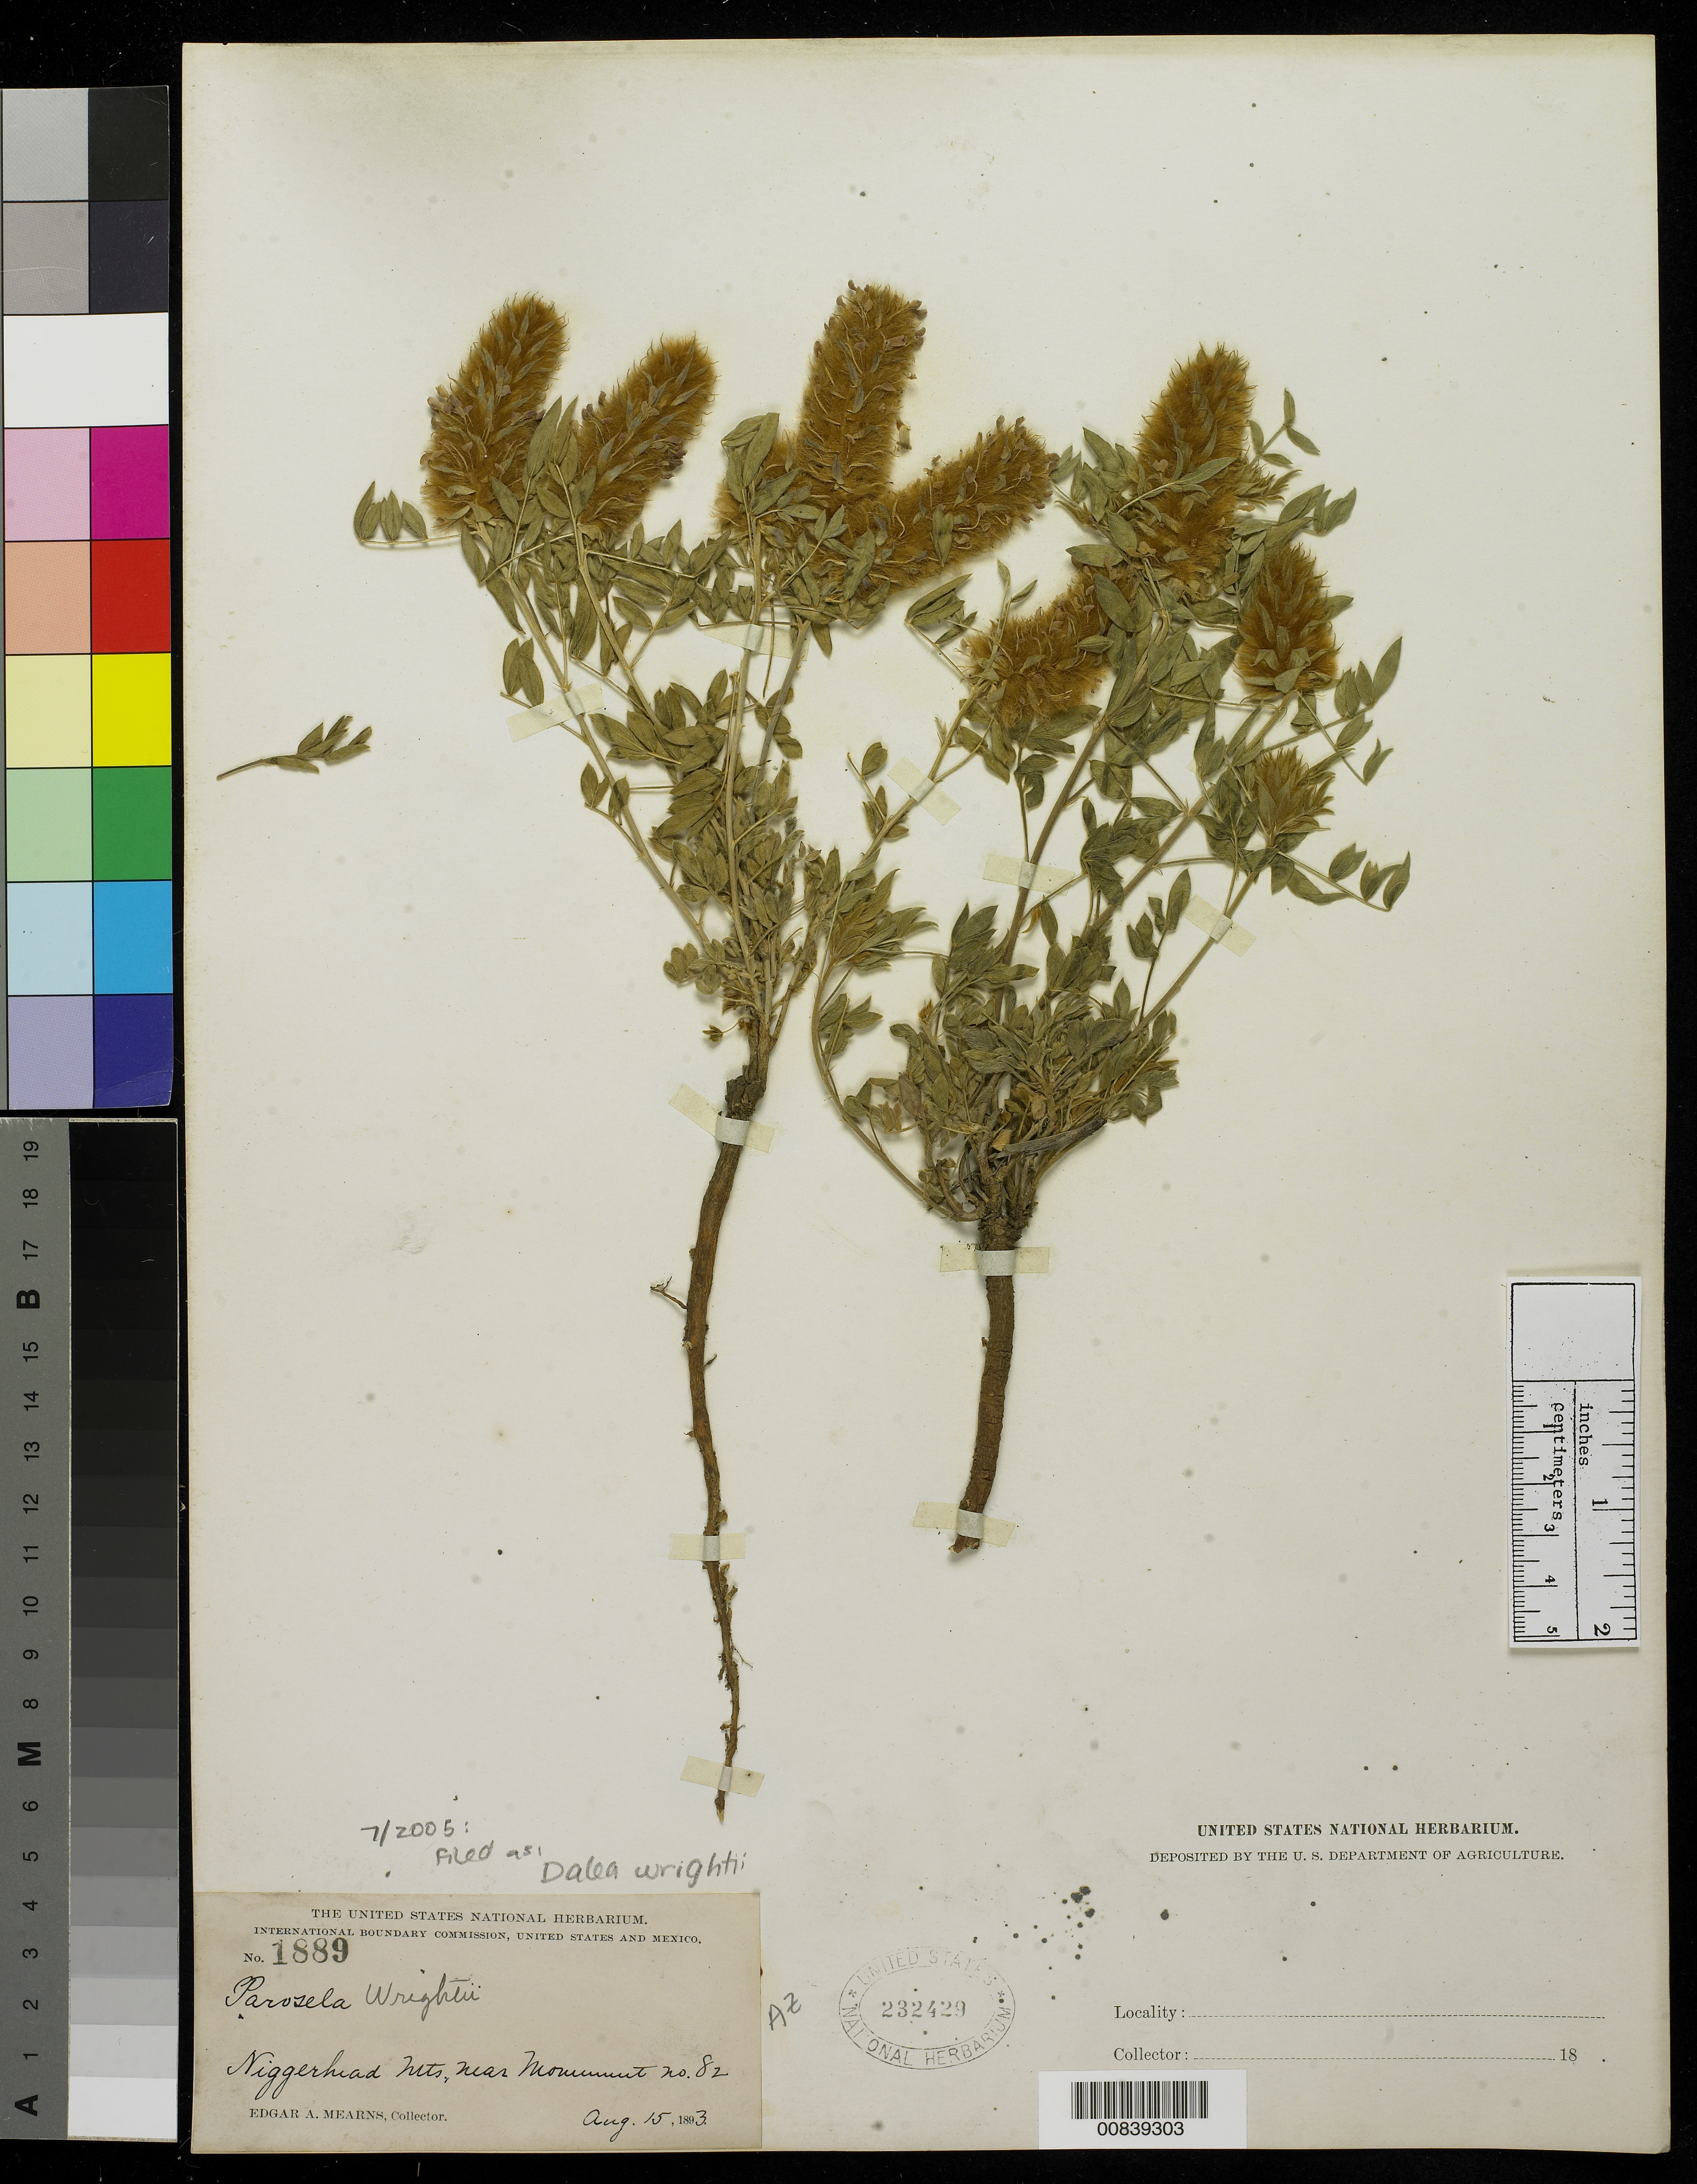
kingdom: Plantae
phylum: Tracheophyta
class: Magnoliopsida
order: Fabales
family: Fabaceae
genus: Dalea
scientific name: Dalea wrightii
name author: A. Gray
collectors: E. A. Mearns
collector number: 1889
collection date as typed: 15 Aug 1893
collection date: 1893-08-15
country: United States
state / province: Arizona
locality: Niggerhead Mts., near Monument no. 82.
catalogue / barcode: US 232429